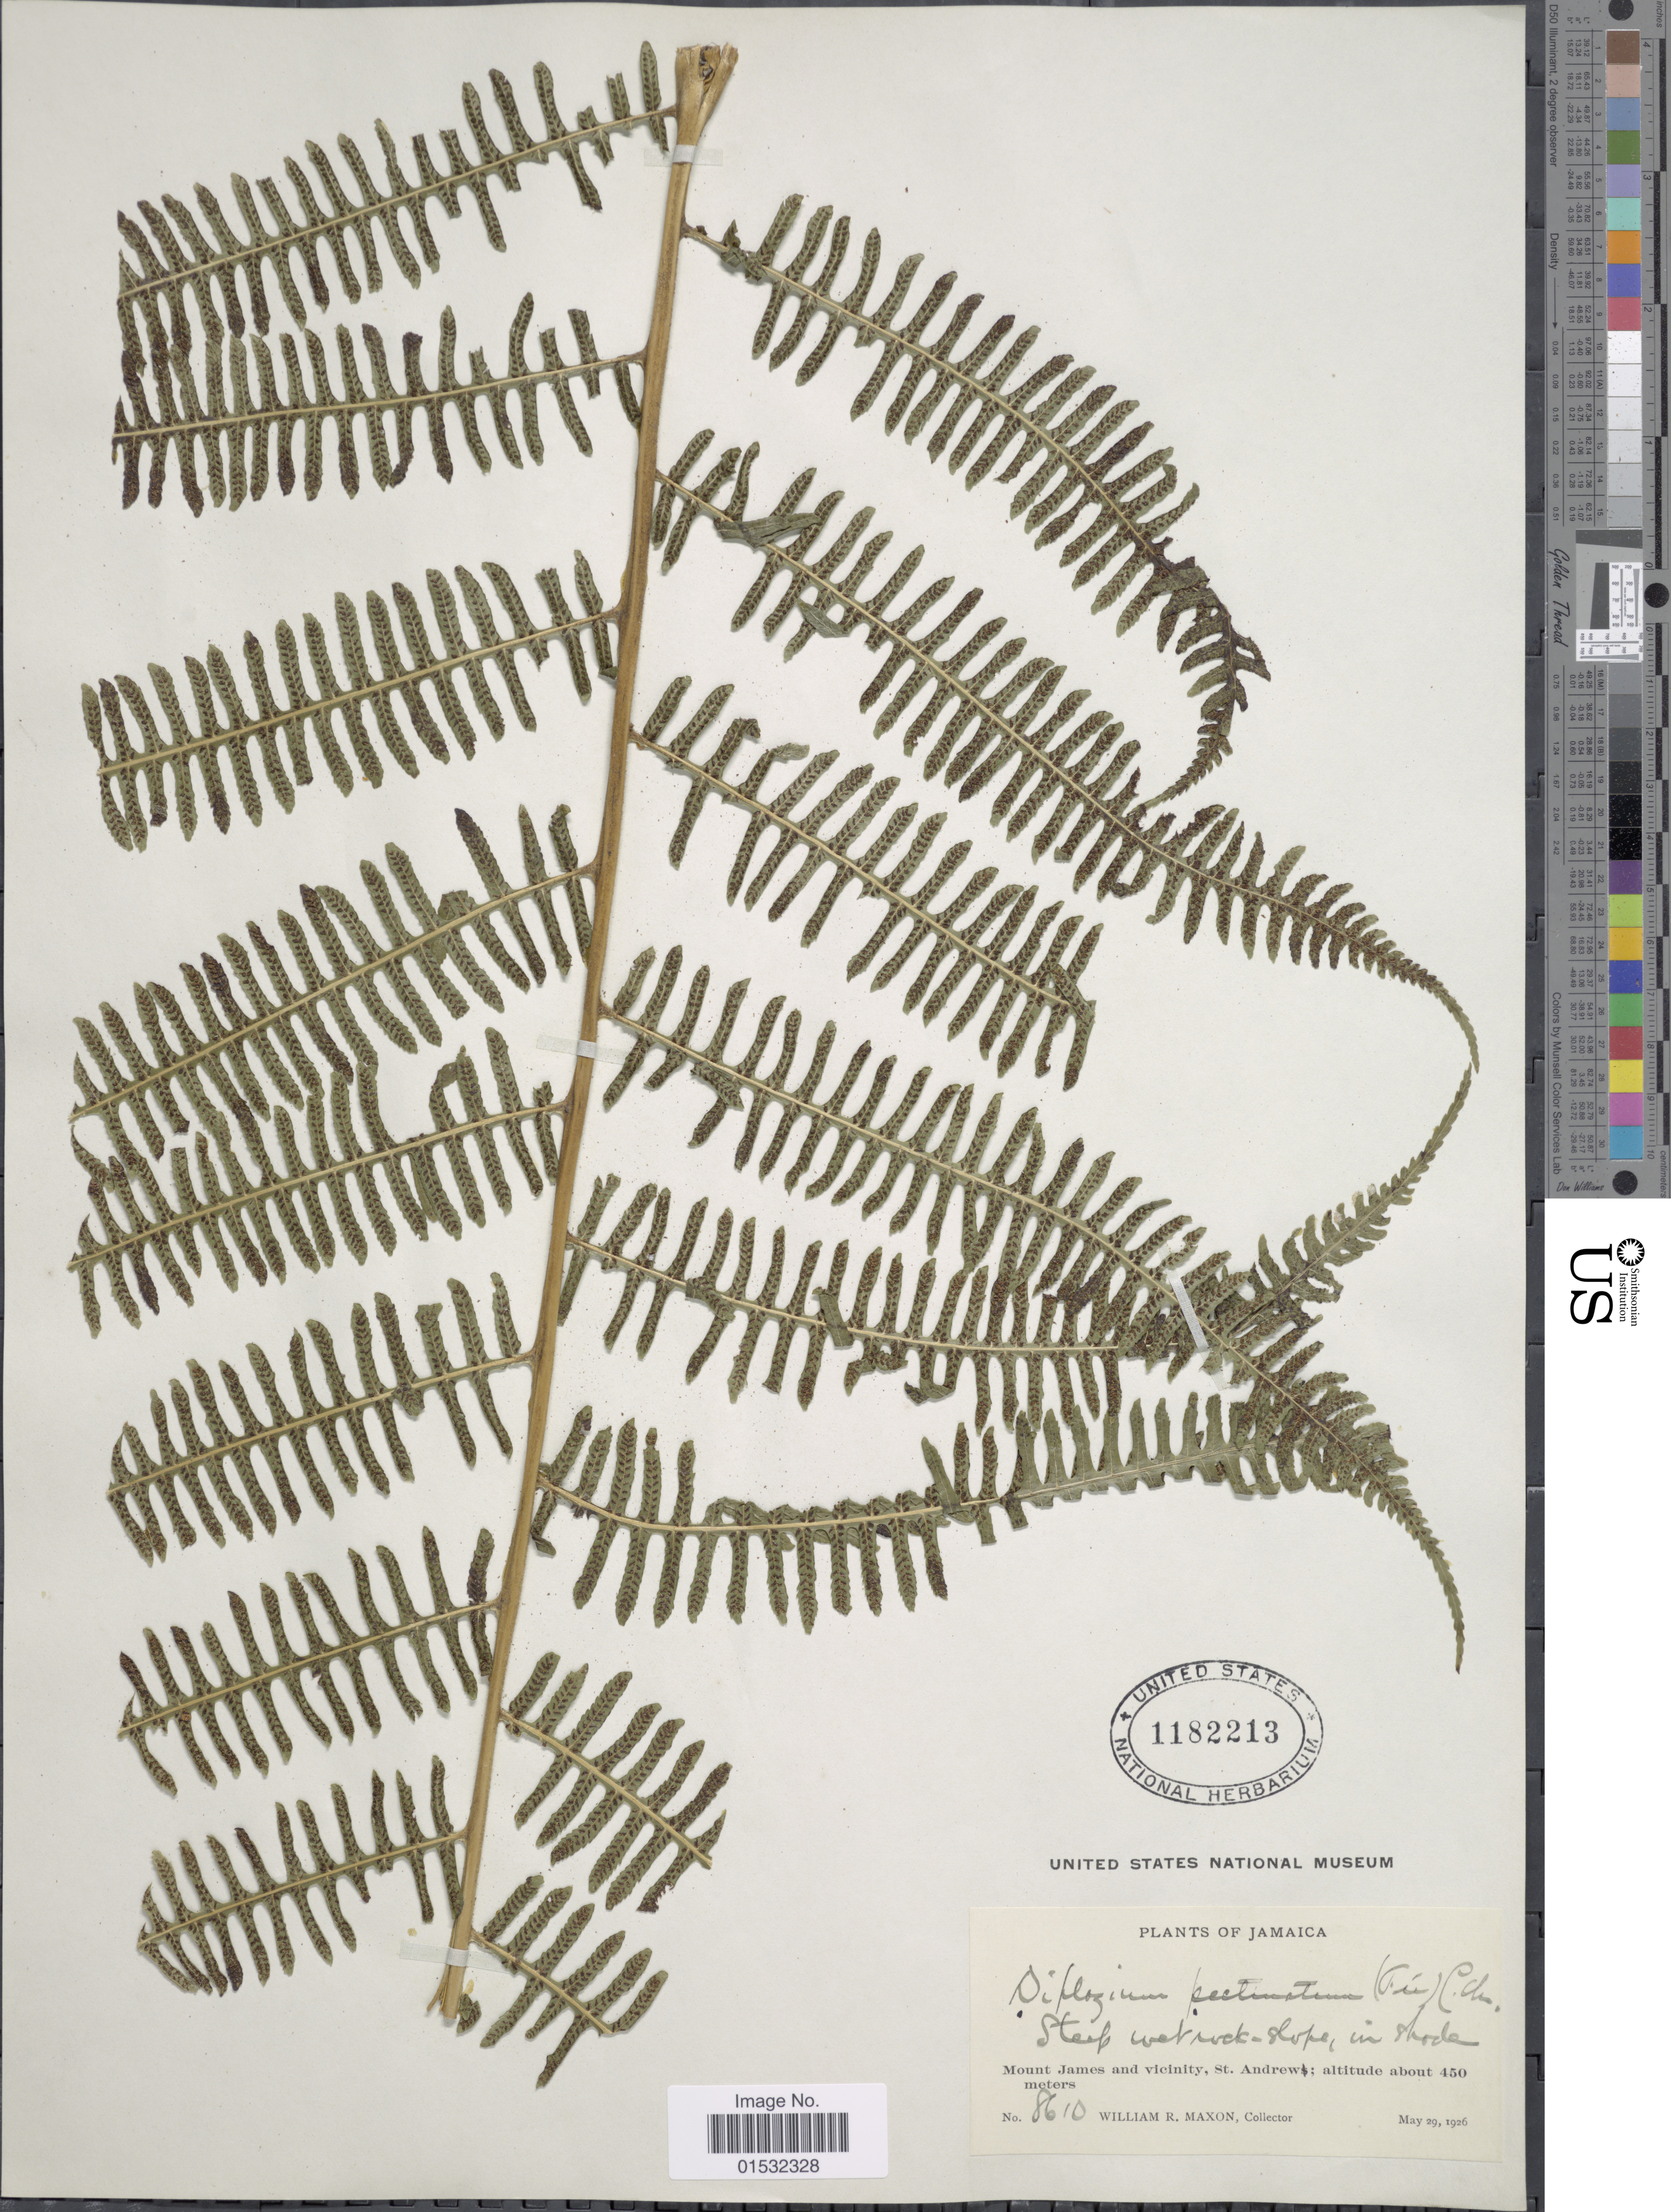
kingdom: Plantae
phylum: Tracheophyta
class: Polypodiopsida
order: Polypodiales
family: Athyriaceae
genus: Diplazium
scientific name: Diplazium pectinatum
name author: (Fée) C. Chr.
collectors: W. R. Maxon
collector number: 8610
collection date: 1926-05-29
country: Jamaica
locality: Mount James and vicinity of St. Andrew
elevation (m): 450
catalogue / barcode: US 1182213